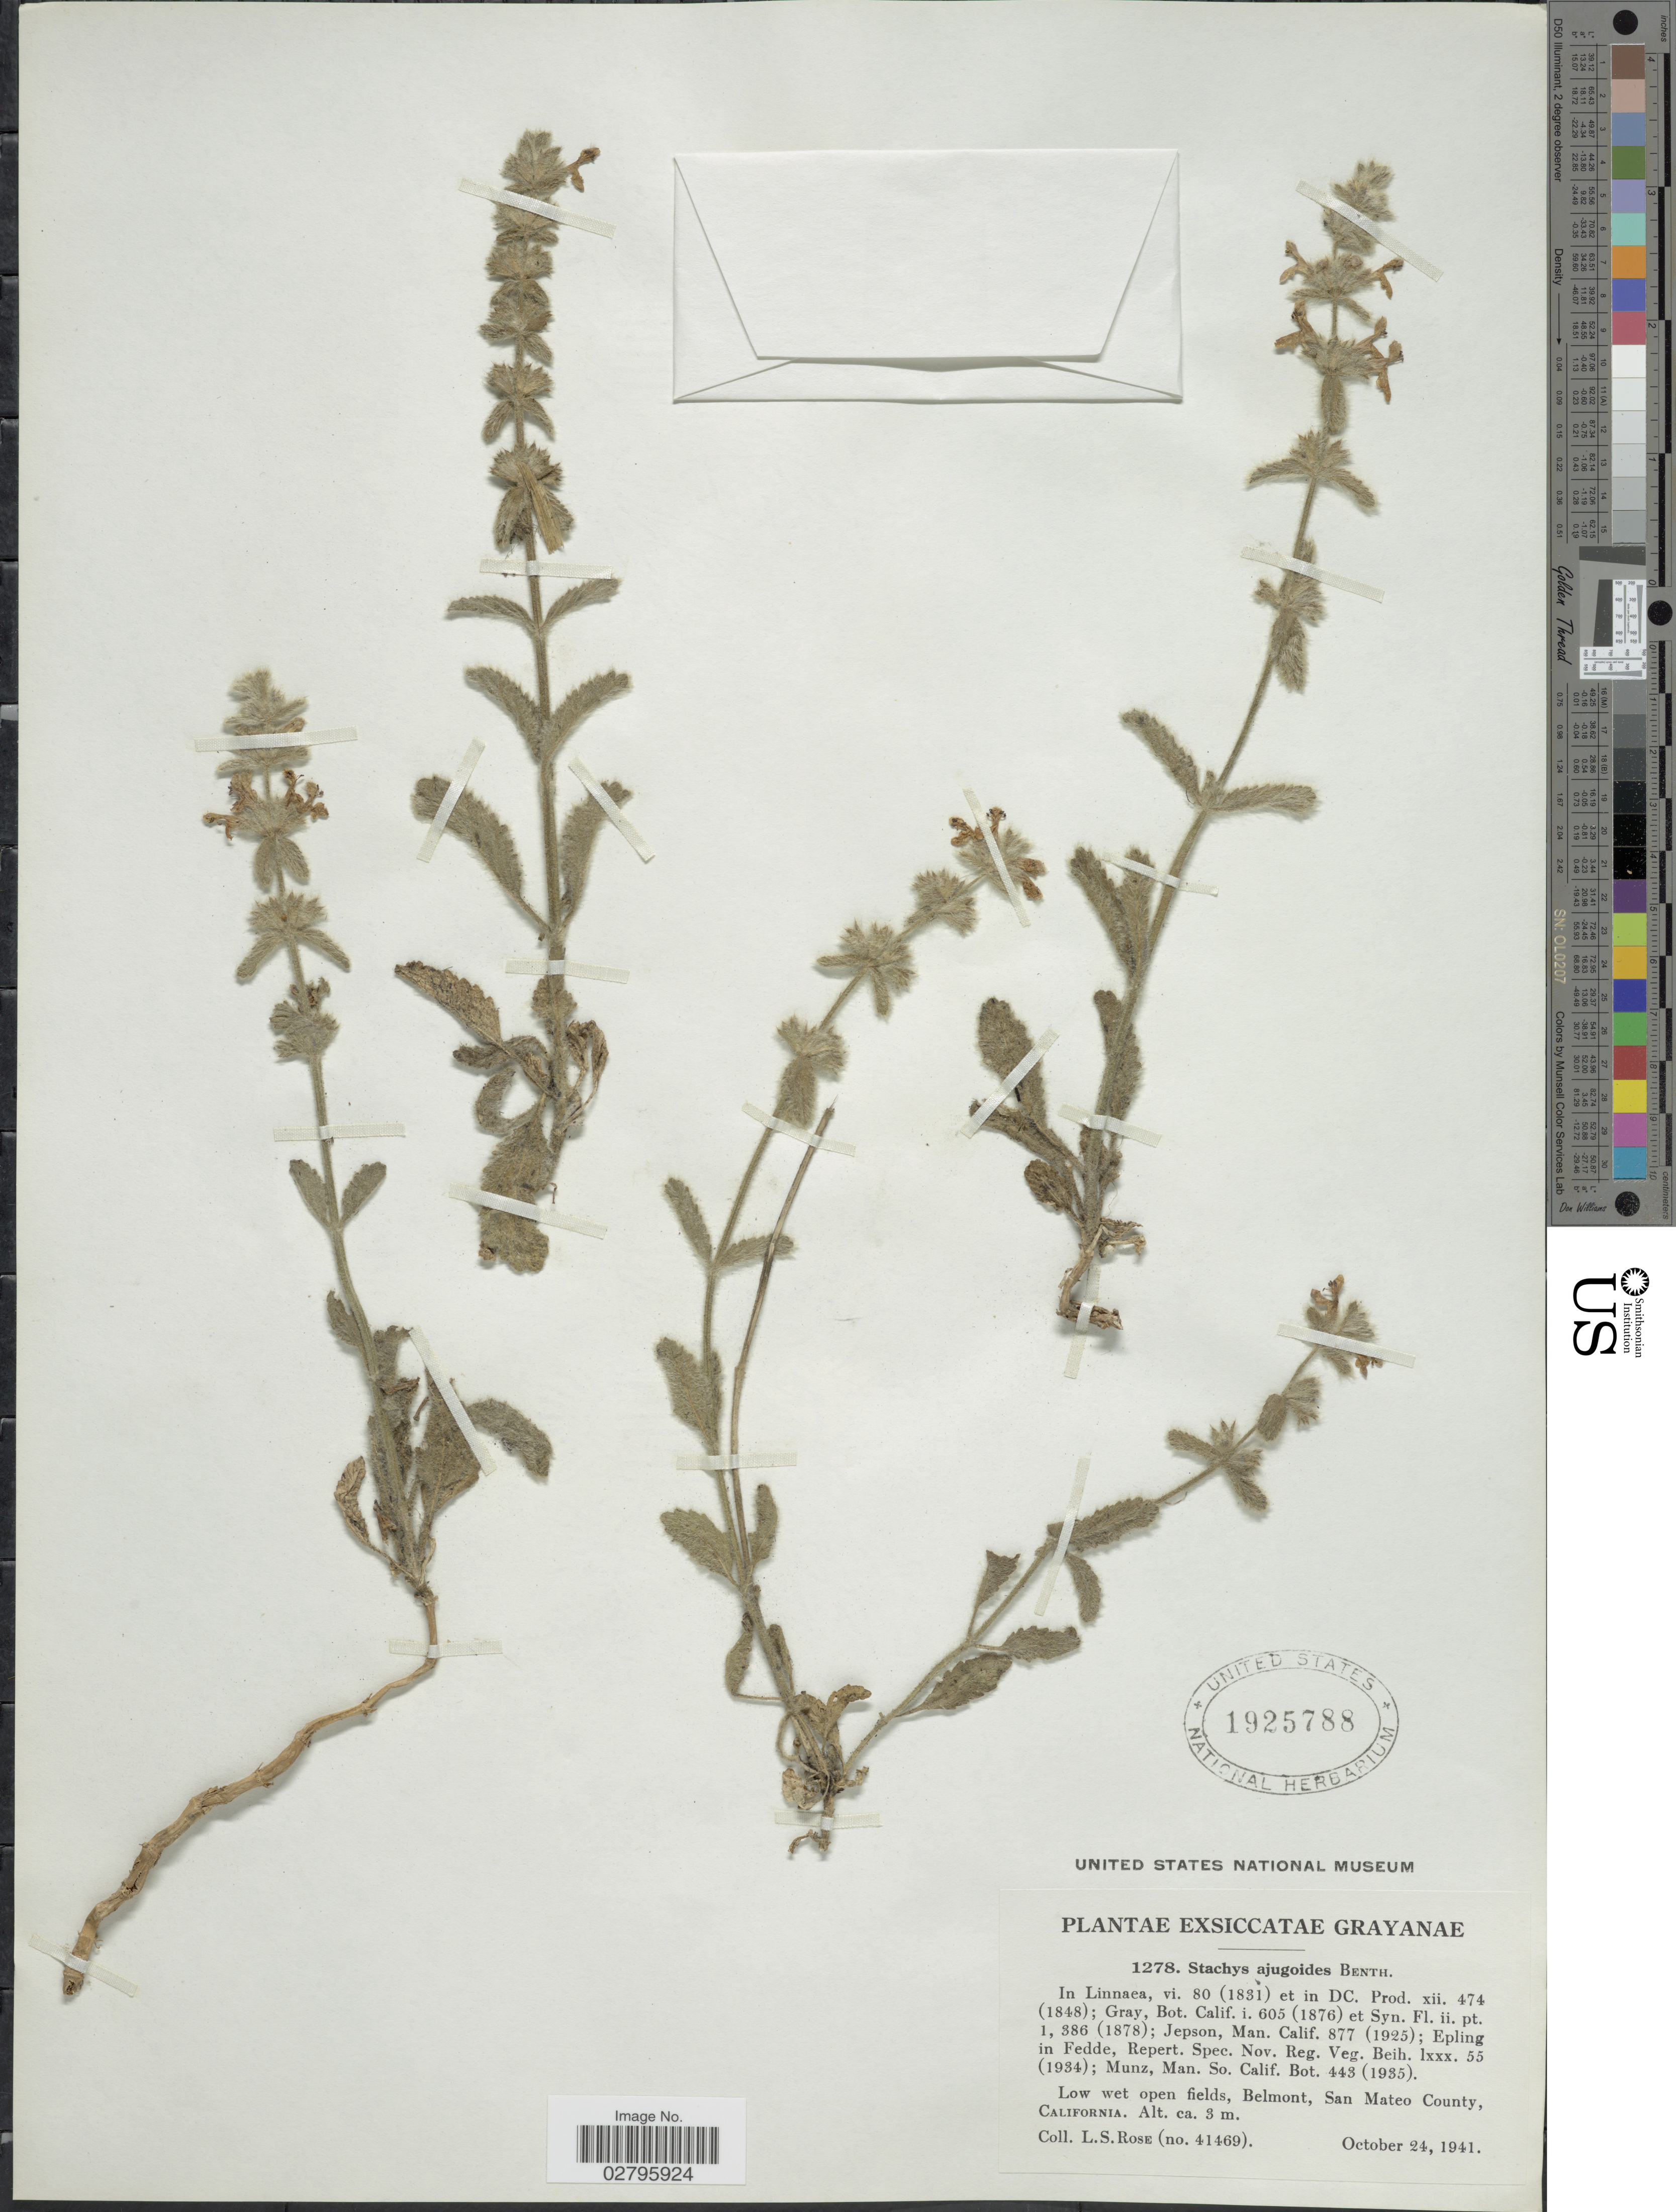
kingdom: Plantae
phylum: Tracheophyta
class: Magnoliopsida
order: Lamiales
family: Lamiaceae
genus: Stachys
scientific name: Stachys ajugoides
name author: Benth.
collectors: L. S. Rose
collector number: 41469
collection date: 1941-10-24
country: United States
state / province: California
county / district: San Mateo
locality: Grayanae. Low wet open fields, Belmont, San Mateo County.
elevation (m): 3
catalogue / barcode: US 1925788